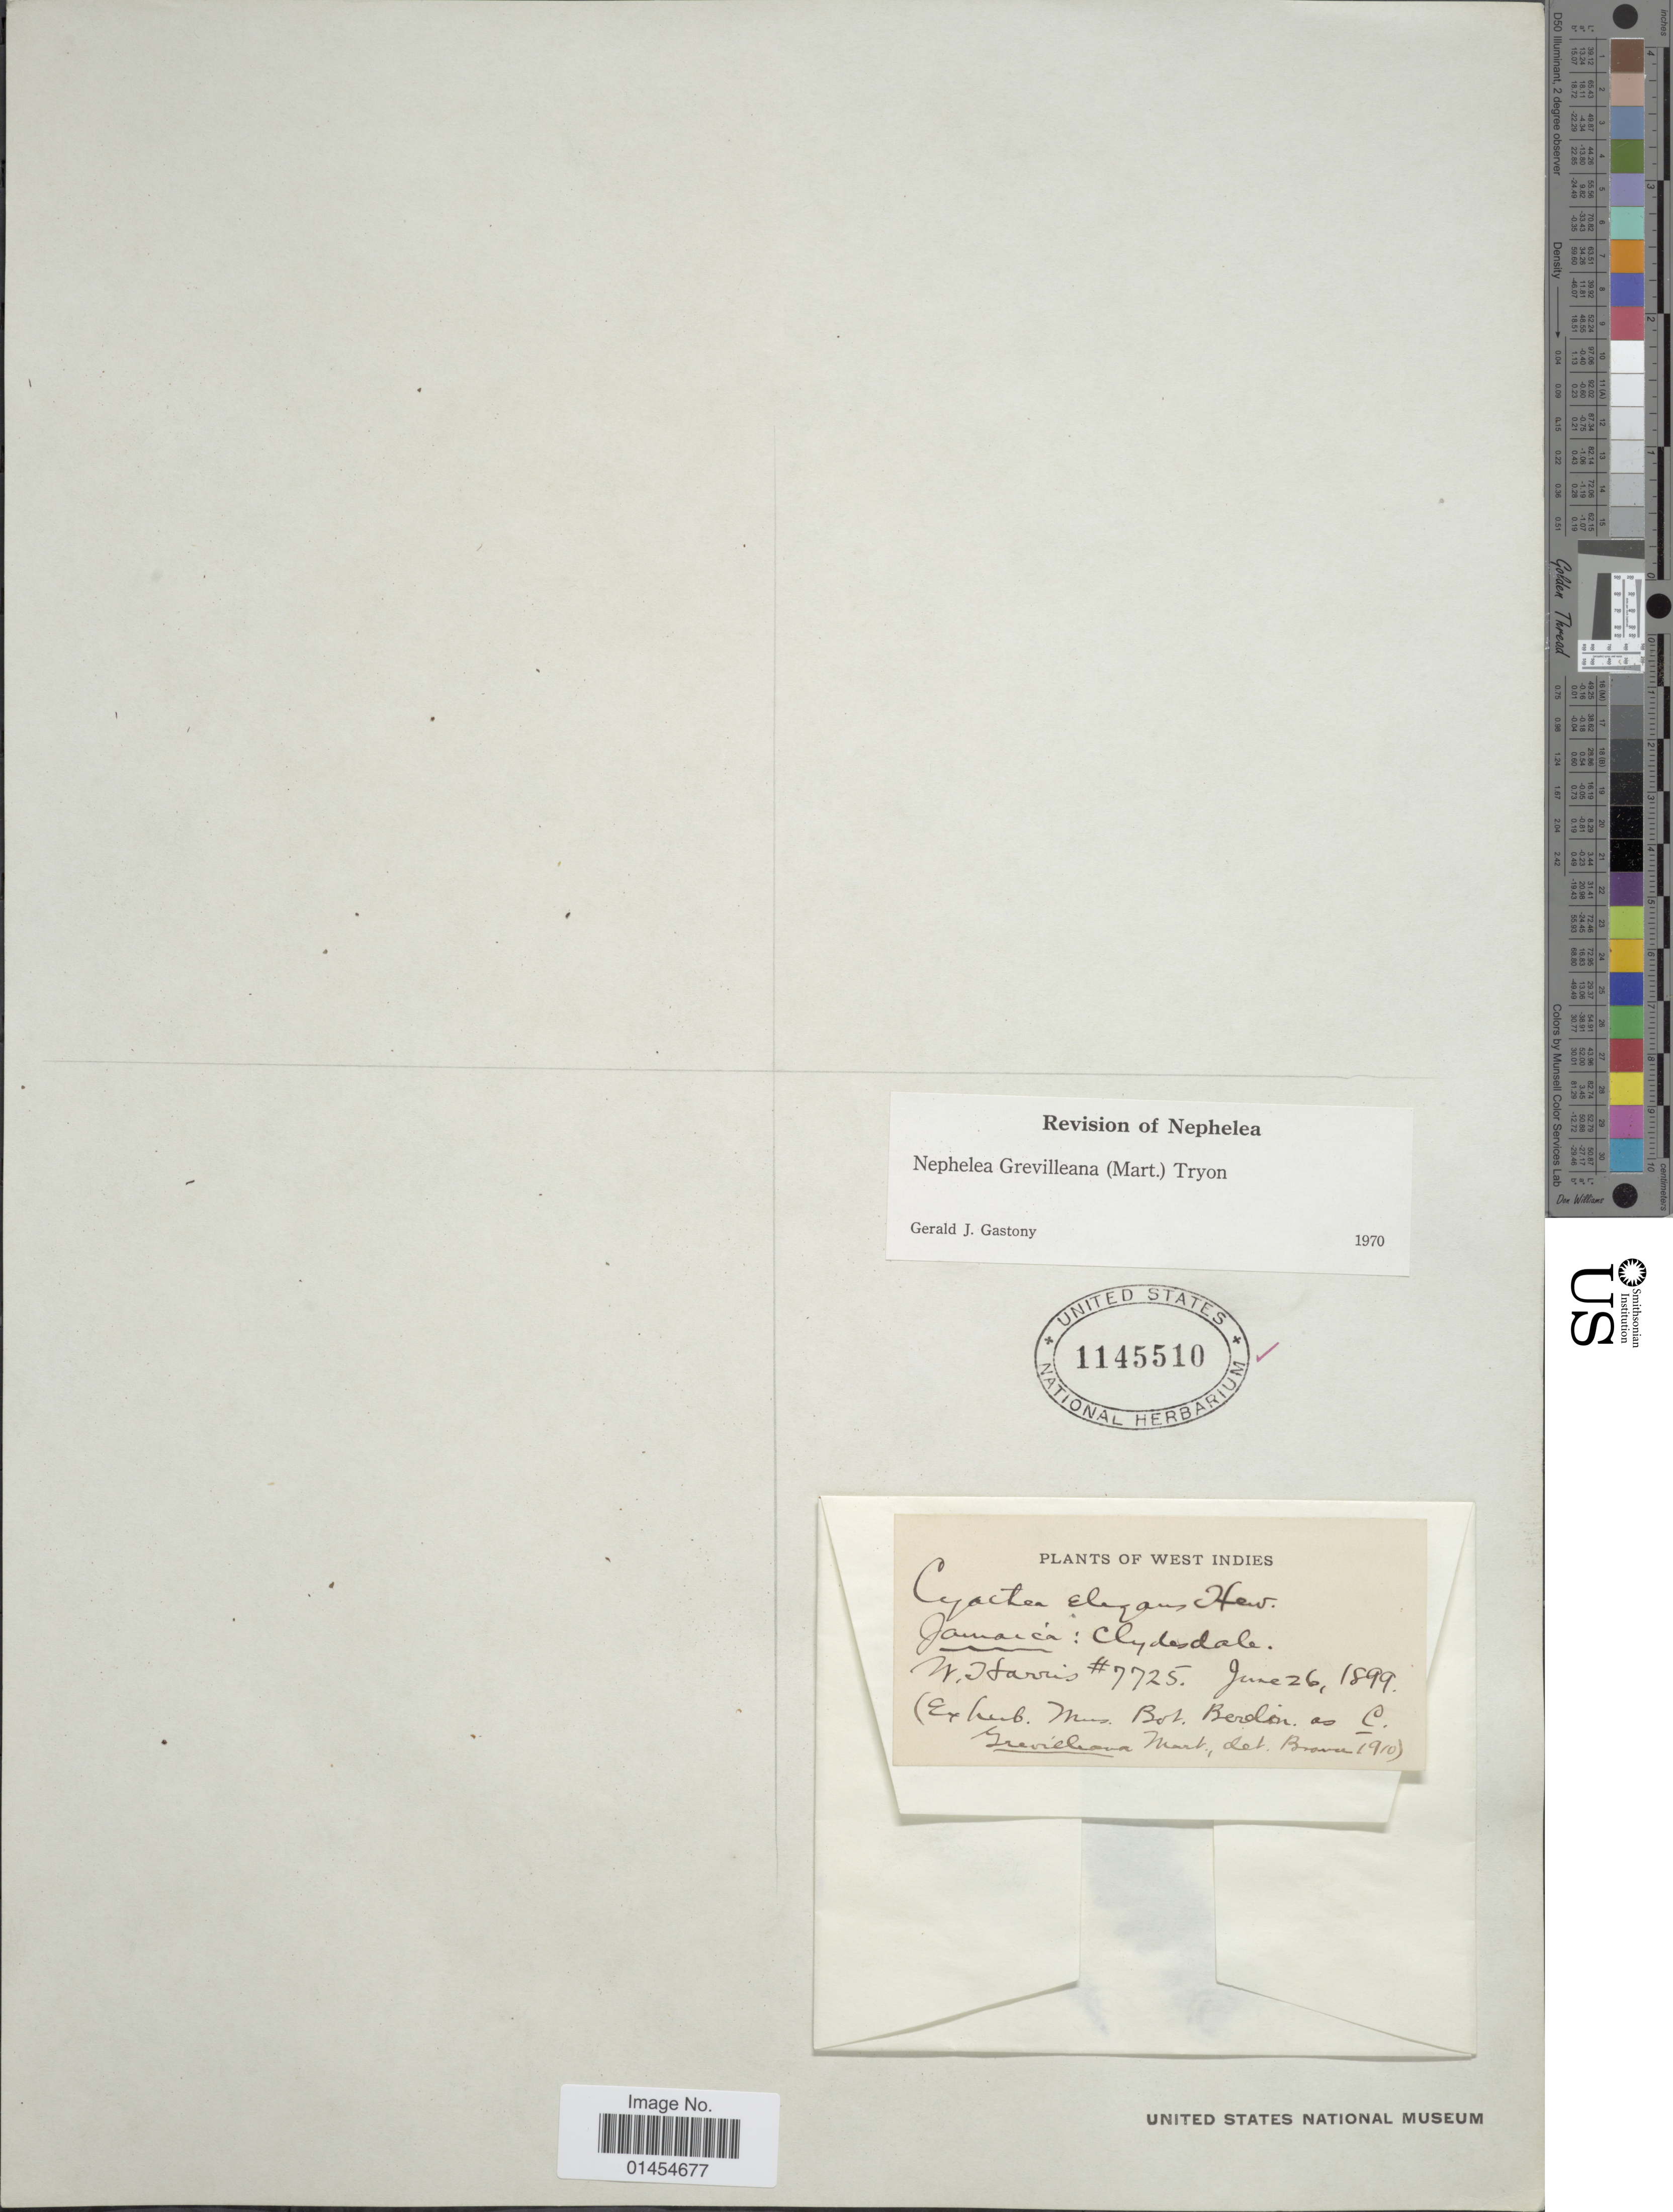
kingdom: Plantae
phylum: Tracheophyta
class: Polypodiopsida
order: Cyatheales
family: Cyatheaceae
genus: Alsophila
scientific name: Alsophila grevilleana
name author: (Mart.) D.S. Conant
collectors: W. Harris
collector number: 7725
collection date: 1899-06-26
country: Jamaica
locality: Clydesdale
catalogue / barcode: US 1145510